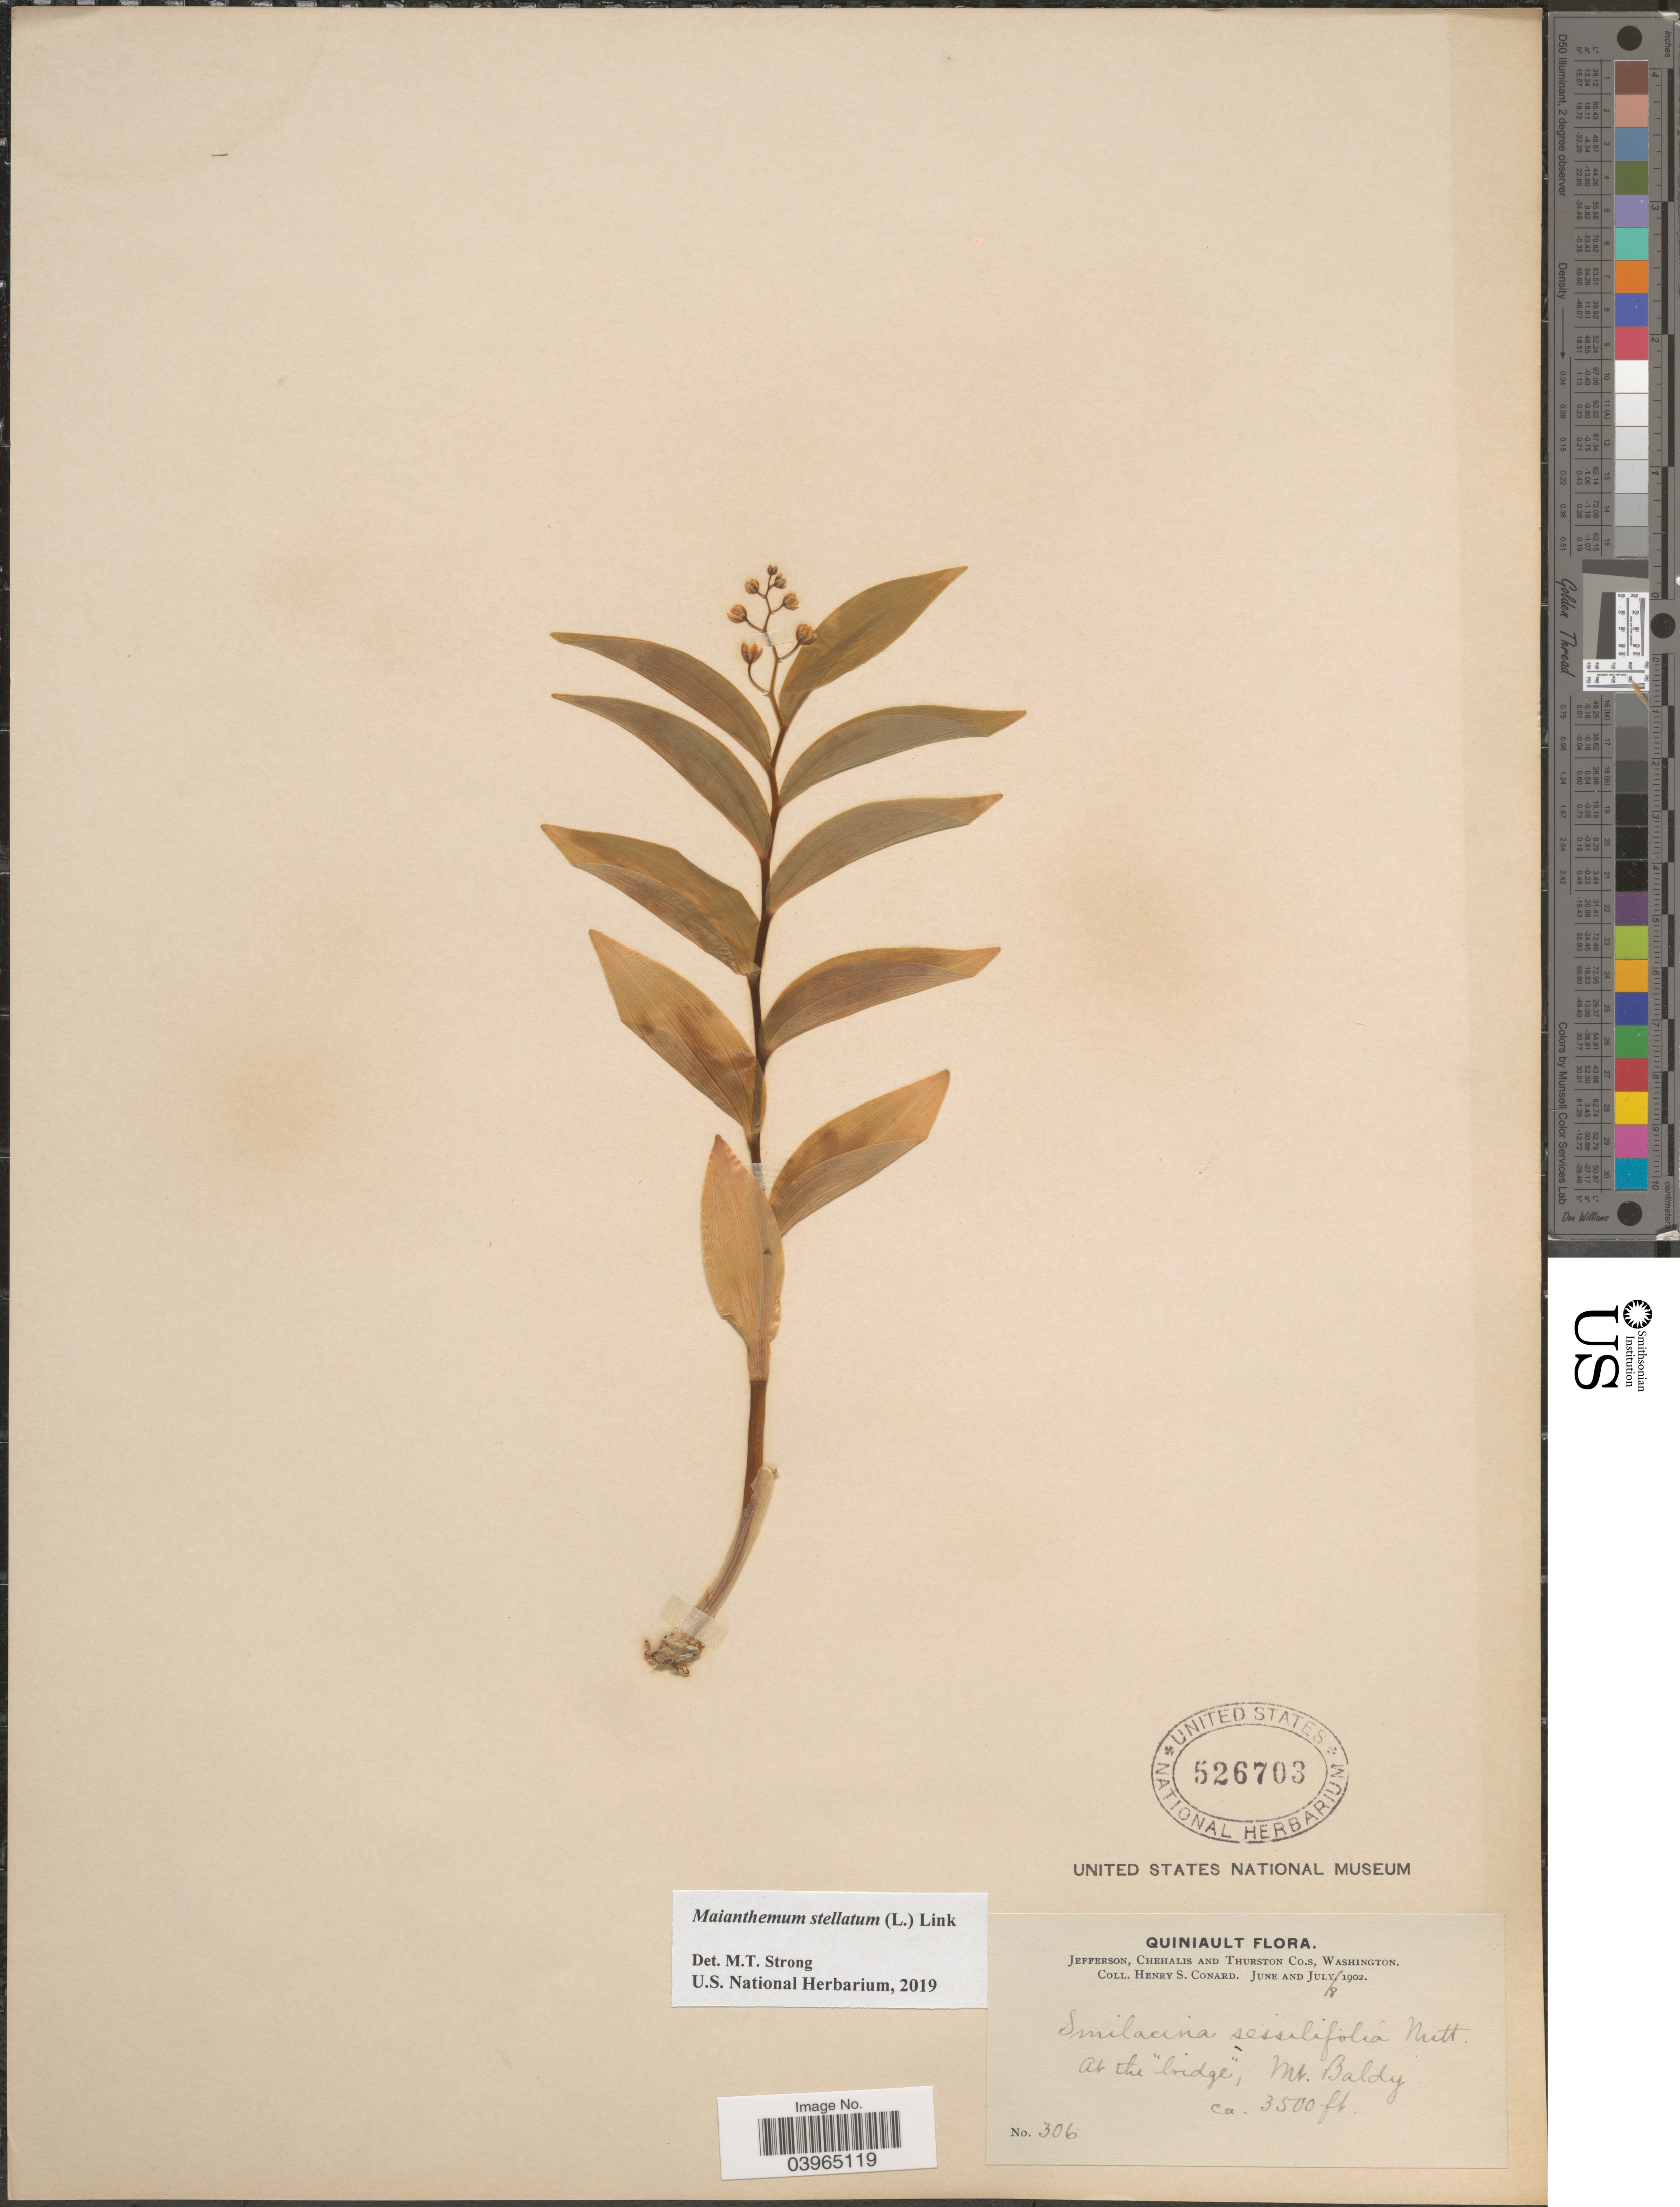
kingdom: Plantae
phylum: Tracheophyta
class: Liliopsida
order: Asparagales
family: Asparagaceae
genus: Maianthemum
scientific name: Maianthemum stellatum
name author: (L.) Link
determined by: Strong, Mark T., (BOT), Smithsonian Institution - National Museum of Natural History (UNITED STATES)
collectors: H. S. Conard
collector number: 306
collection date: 1902-07-08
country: United States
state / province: Washington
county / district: Thurston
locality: Quiniault. Jefferson, Chehalis and Thurston Co.s. At the "bridge", Mt. Baldy.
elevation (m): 1067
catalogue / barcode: US 526703